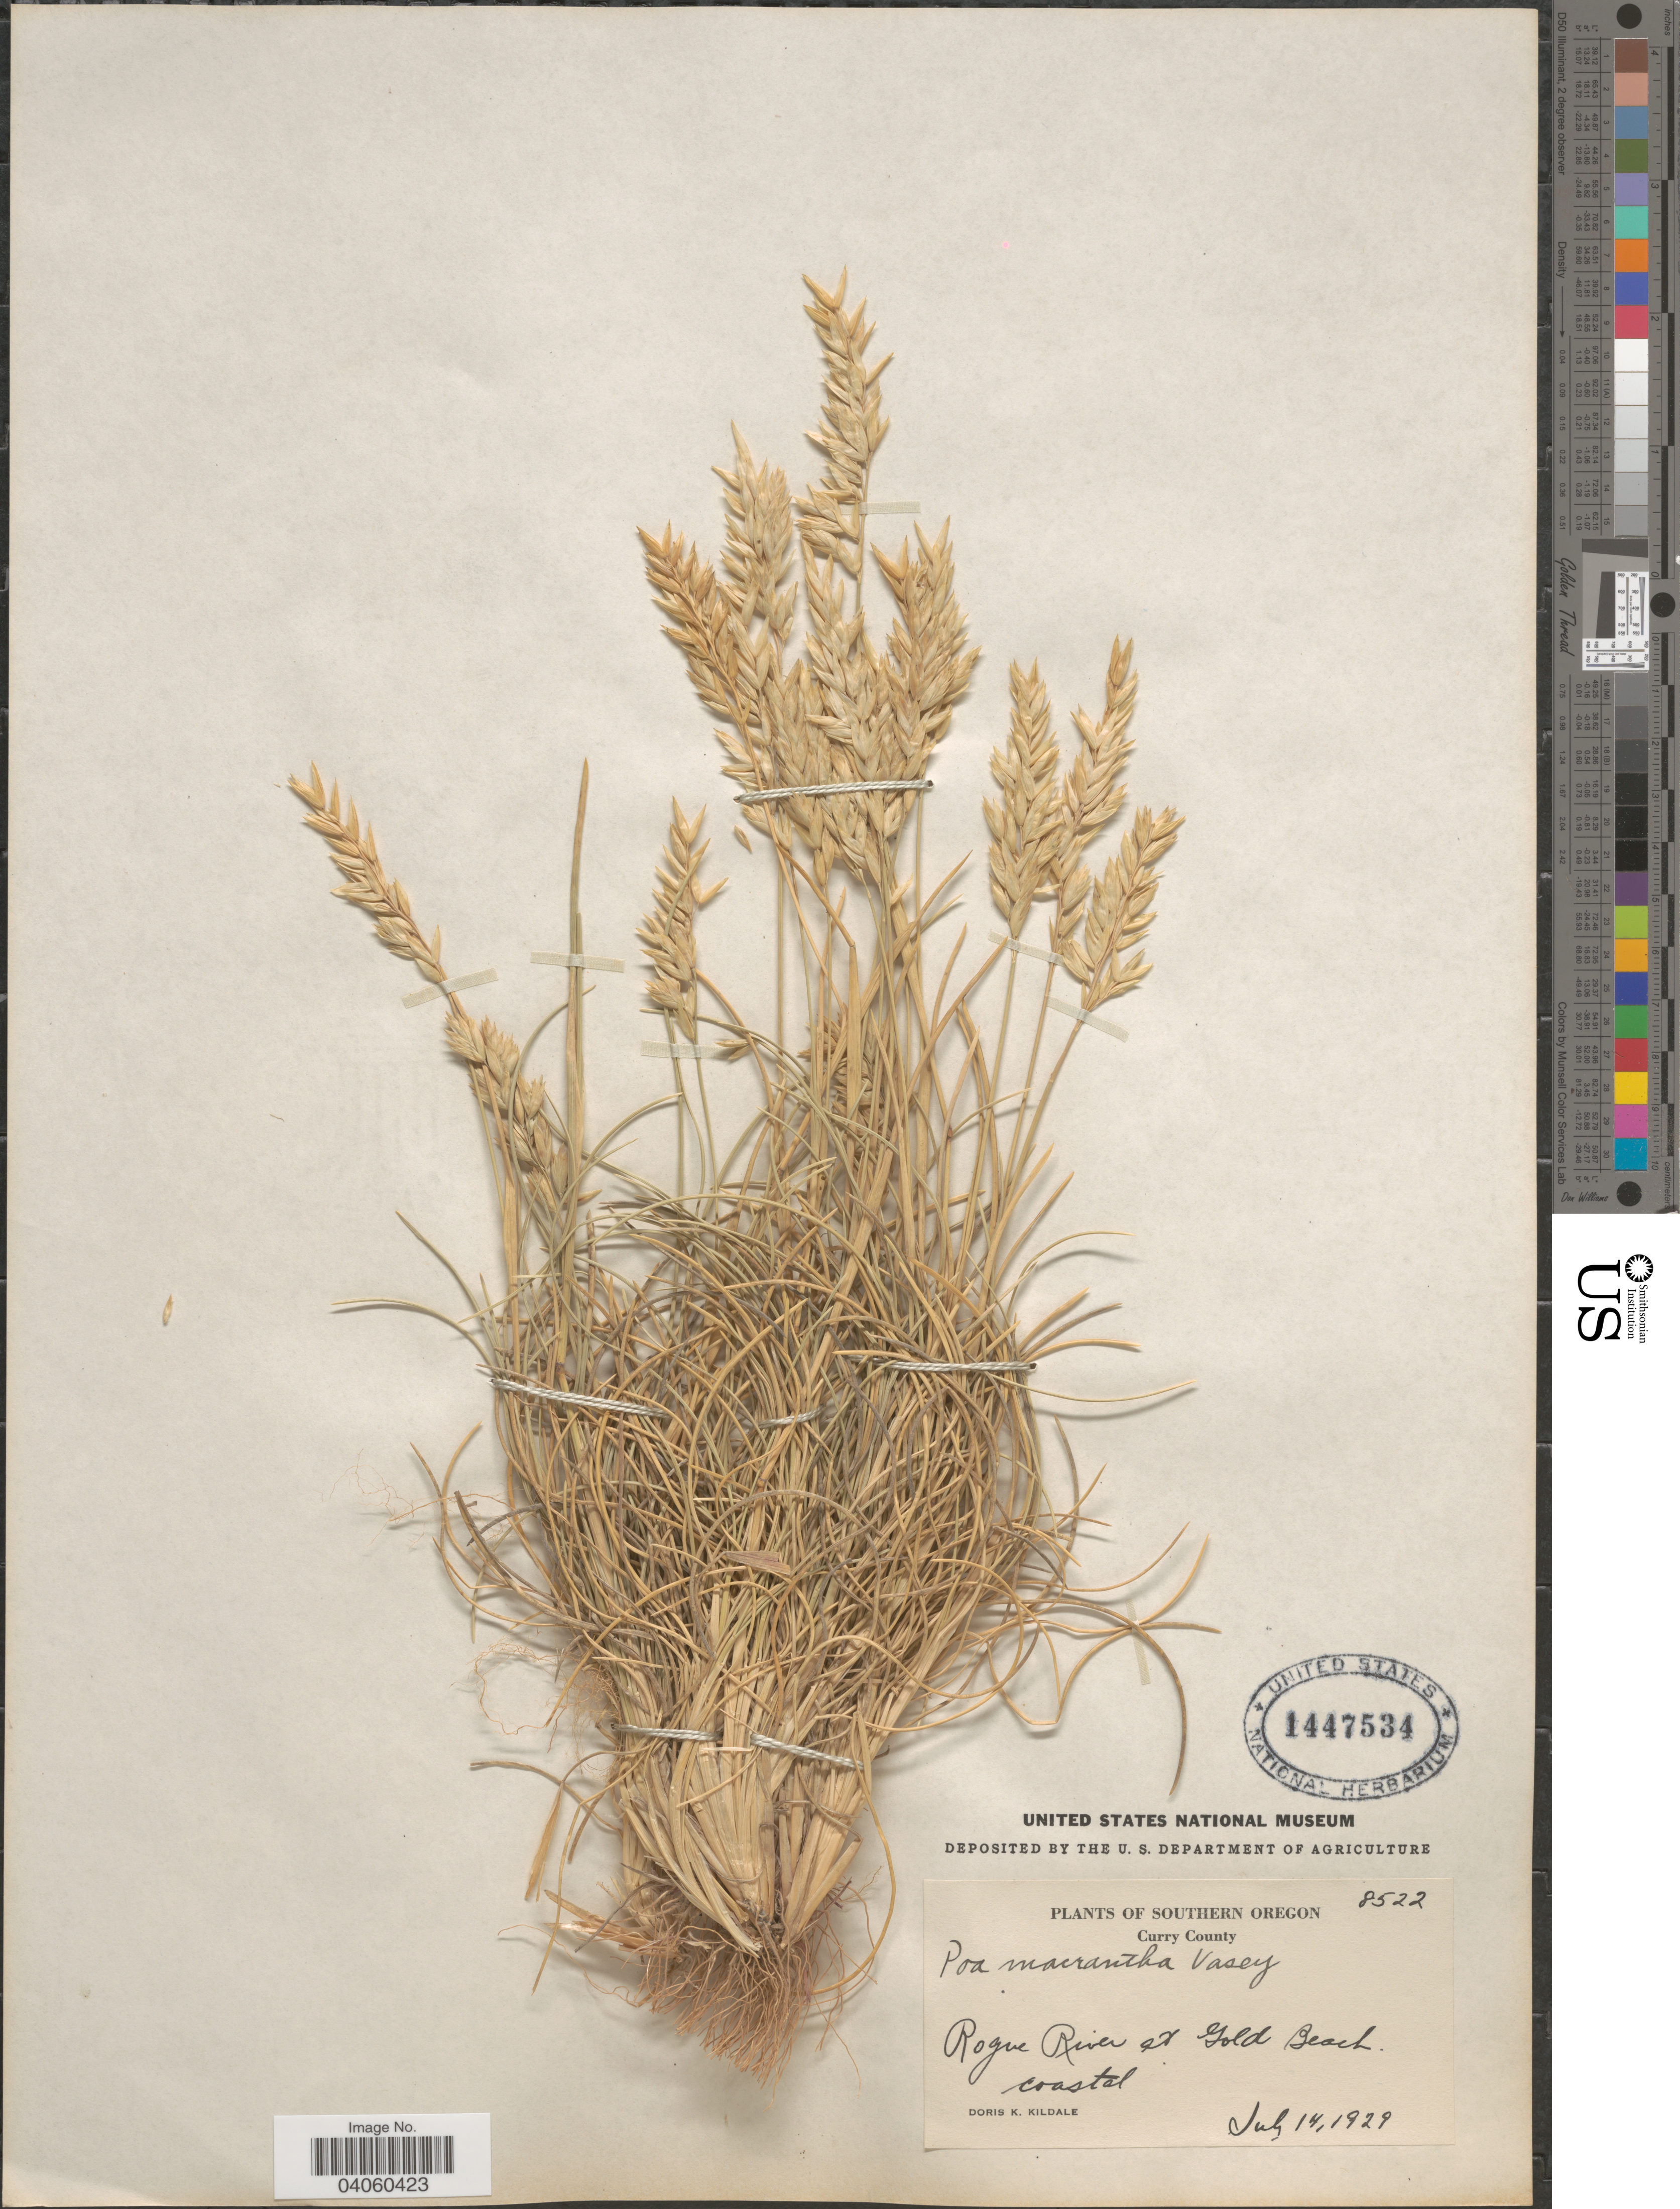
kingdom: Plantae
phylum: Tracheophyta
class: Liliopsida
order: Poales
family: Poaceae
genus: Poa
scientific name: Poa macrantha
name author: Vasey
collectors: D. Kildale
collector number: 8522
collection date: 1929-07-14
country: United States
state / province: Oregon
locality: Southern Oregon. Curry County. Rogue River at Gold Beach.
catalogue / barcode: US 1447534